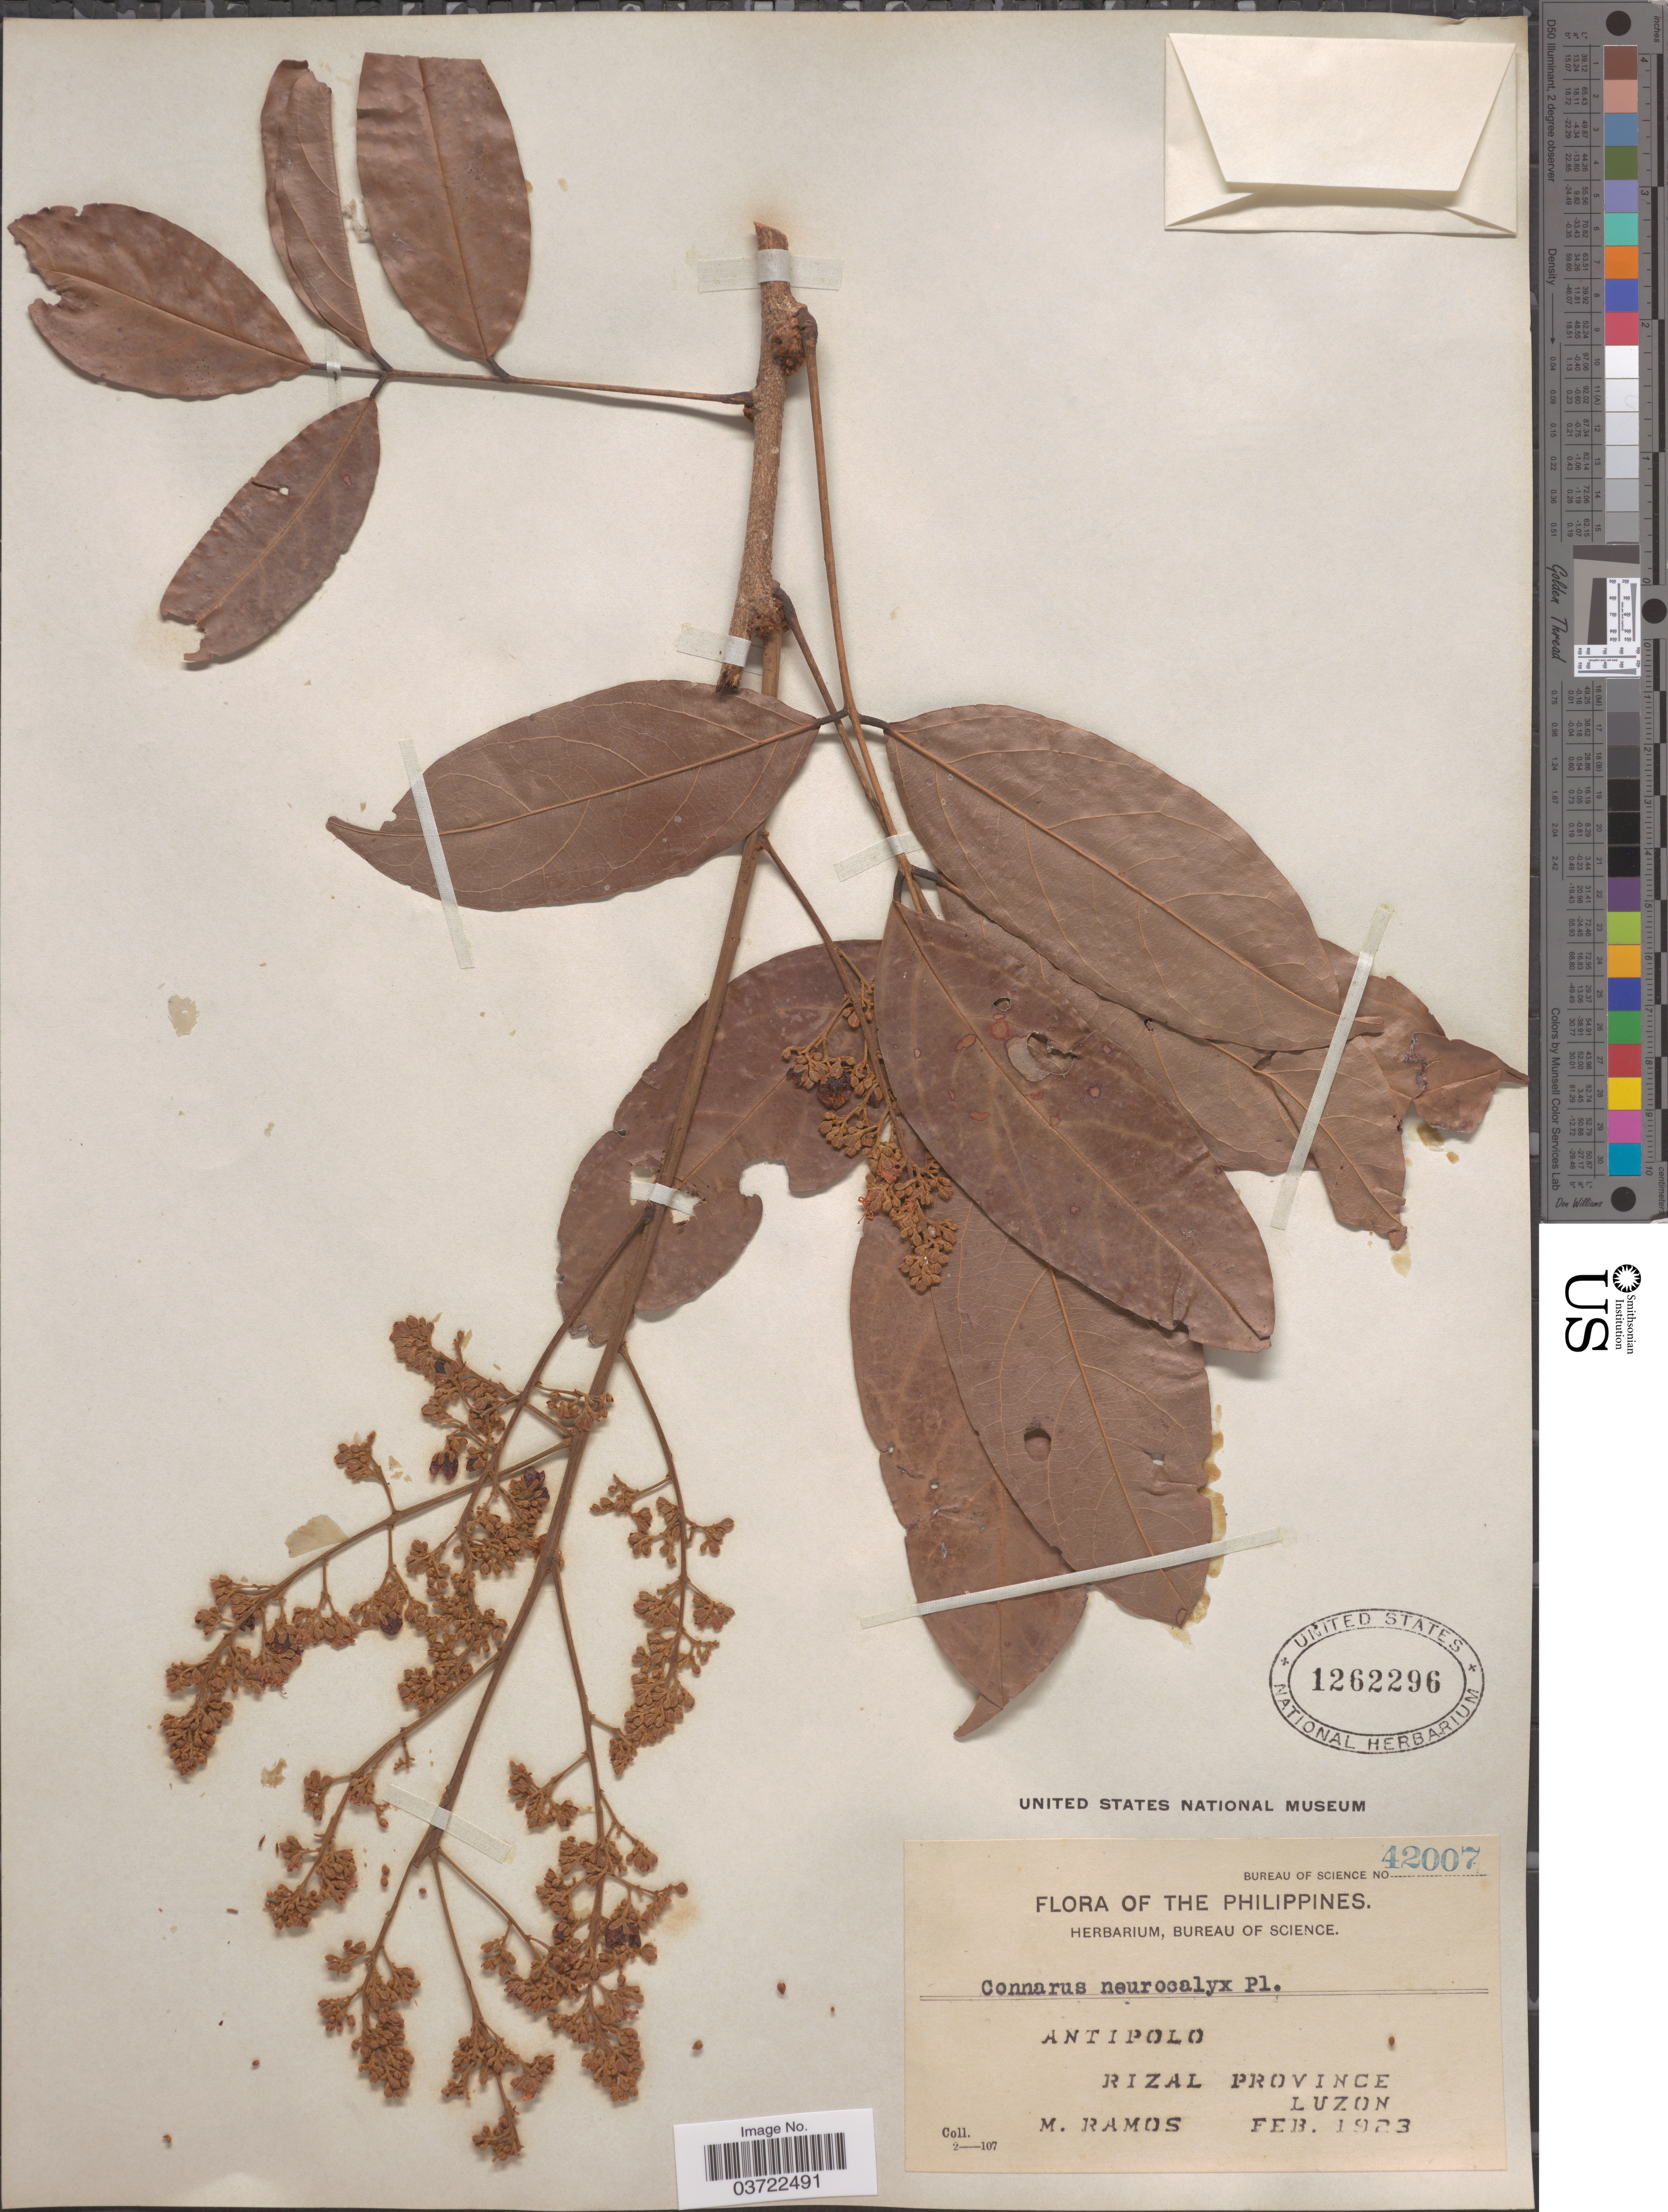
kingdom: Plantae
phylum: Tracheophyta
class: Magnoliopsida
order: Oxalidales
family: Connaraceae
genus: Connarus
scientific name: Connarus neurocalyx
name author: Planch.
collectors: M. Ramos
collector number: Bureau of Science 42007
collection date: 1923-02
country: Philippines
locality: Antipolo, Rizal Province, Luzon.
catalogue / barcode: US 1262296